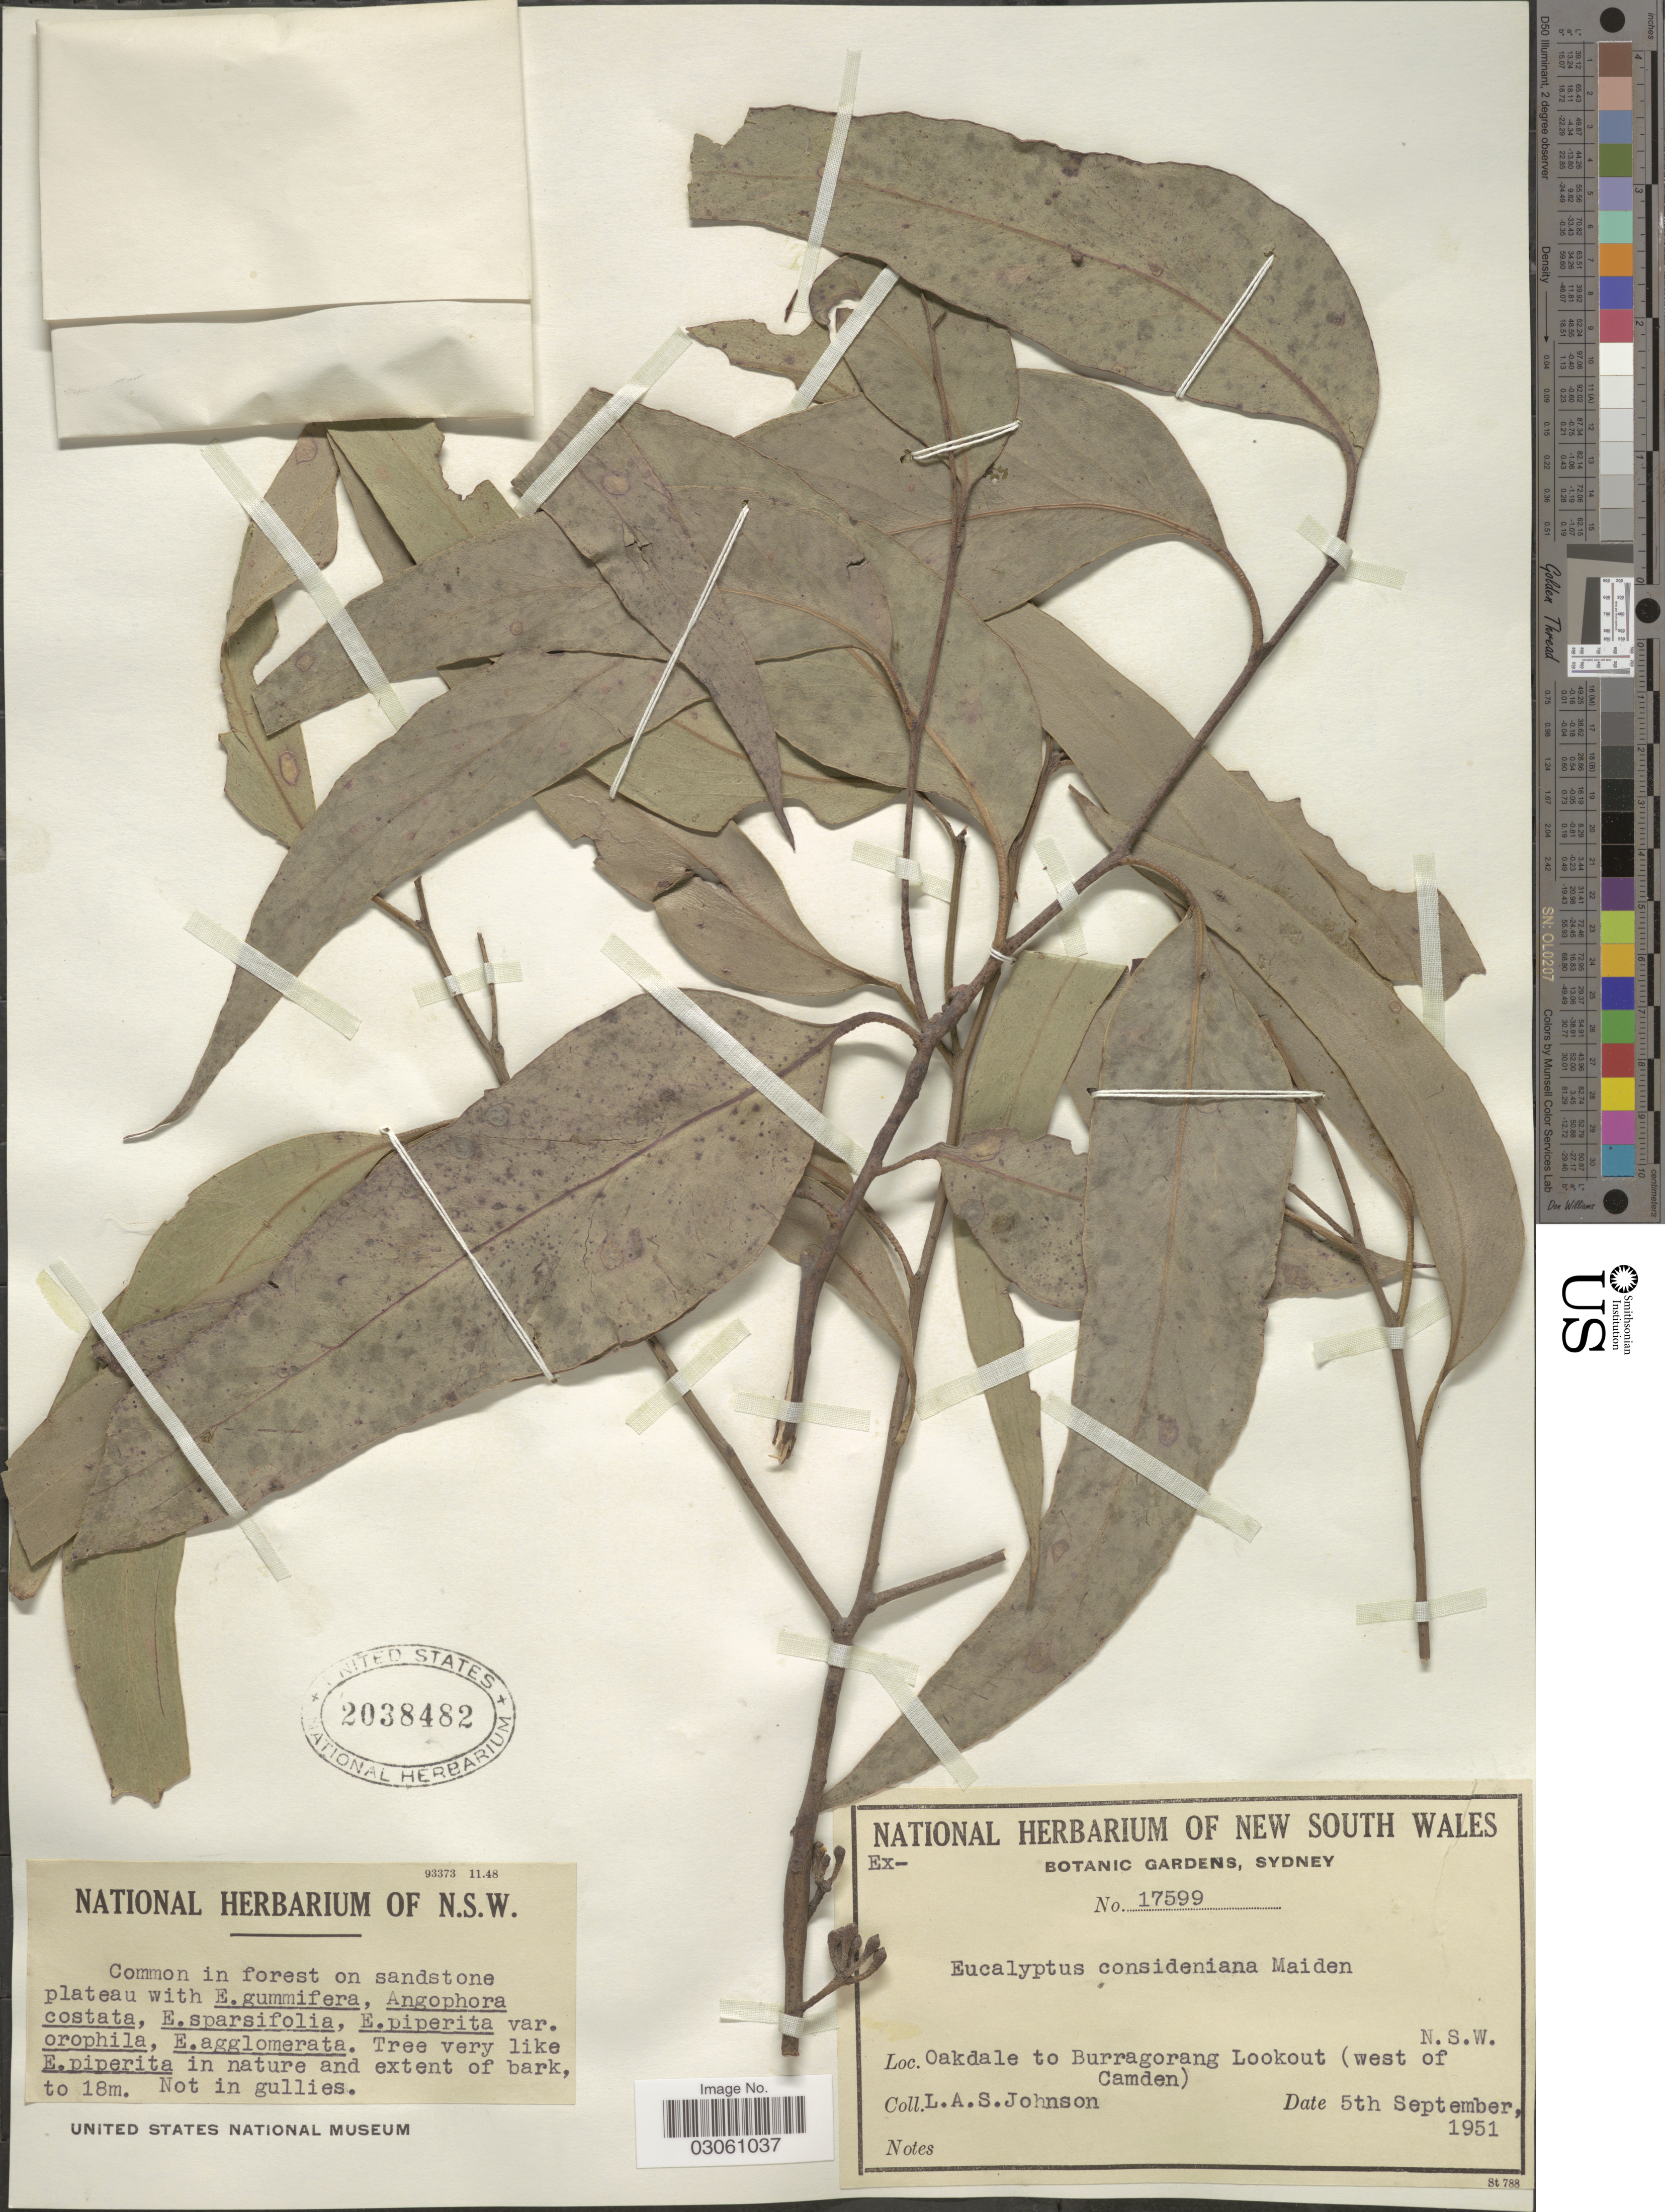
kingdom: Plantae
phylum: Tracheophyta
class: Magnoliopsida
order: Myrtales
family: Myrtaceae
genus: Eucalyptus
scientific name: Eucalyptus consideniana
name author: Maiden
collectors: L. A. S. Johnson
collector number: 17599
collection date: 1951-09-05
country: Australia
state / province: New South Wales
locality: Oakdale to Burragorang Lookout (west of Camden).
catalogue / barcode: US 2038482